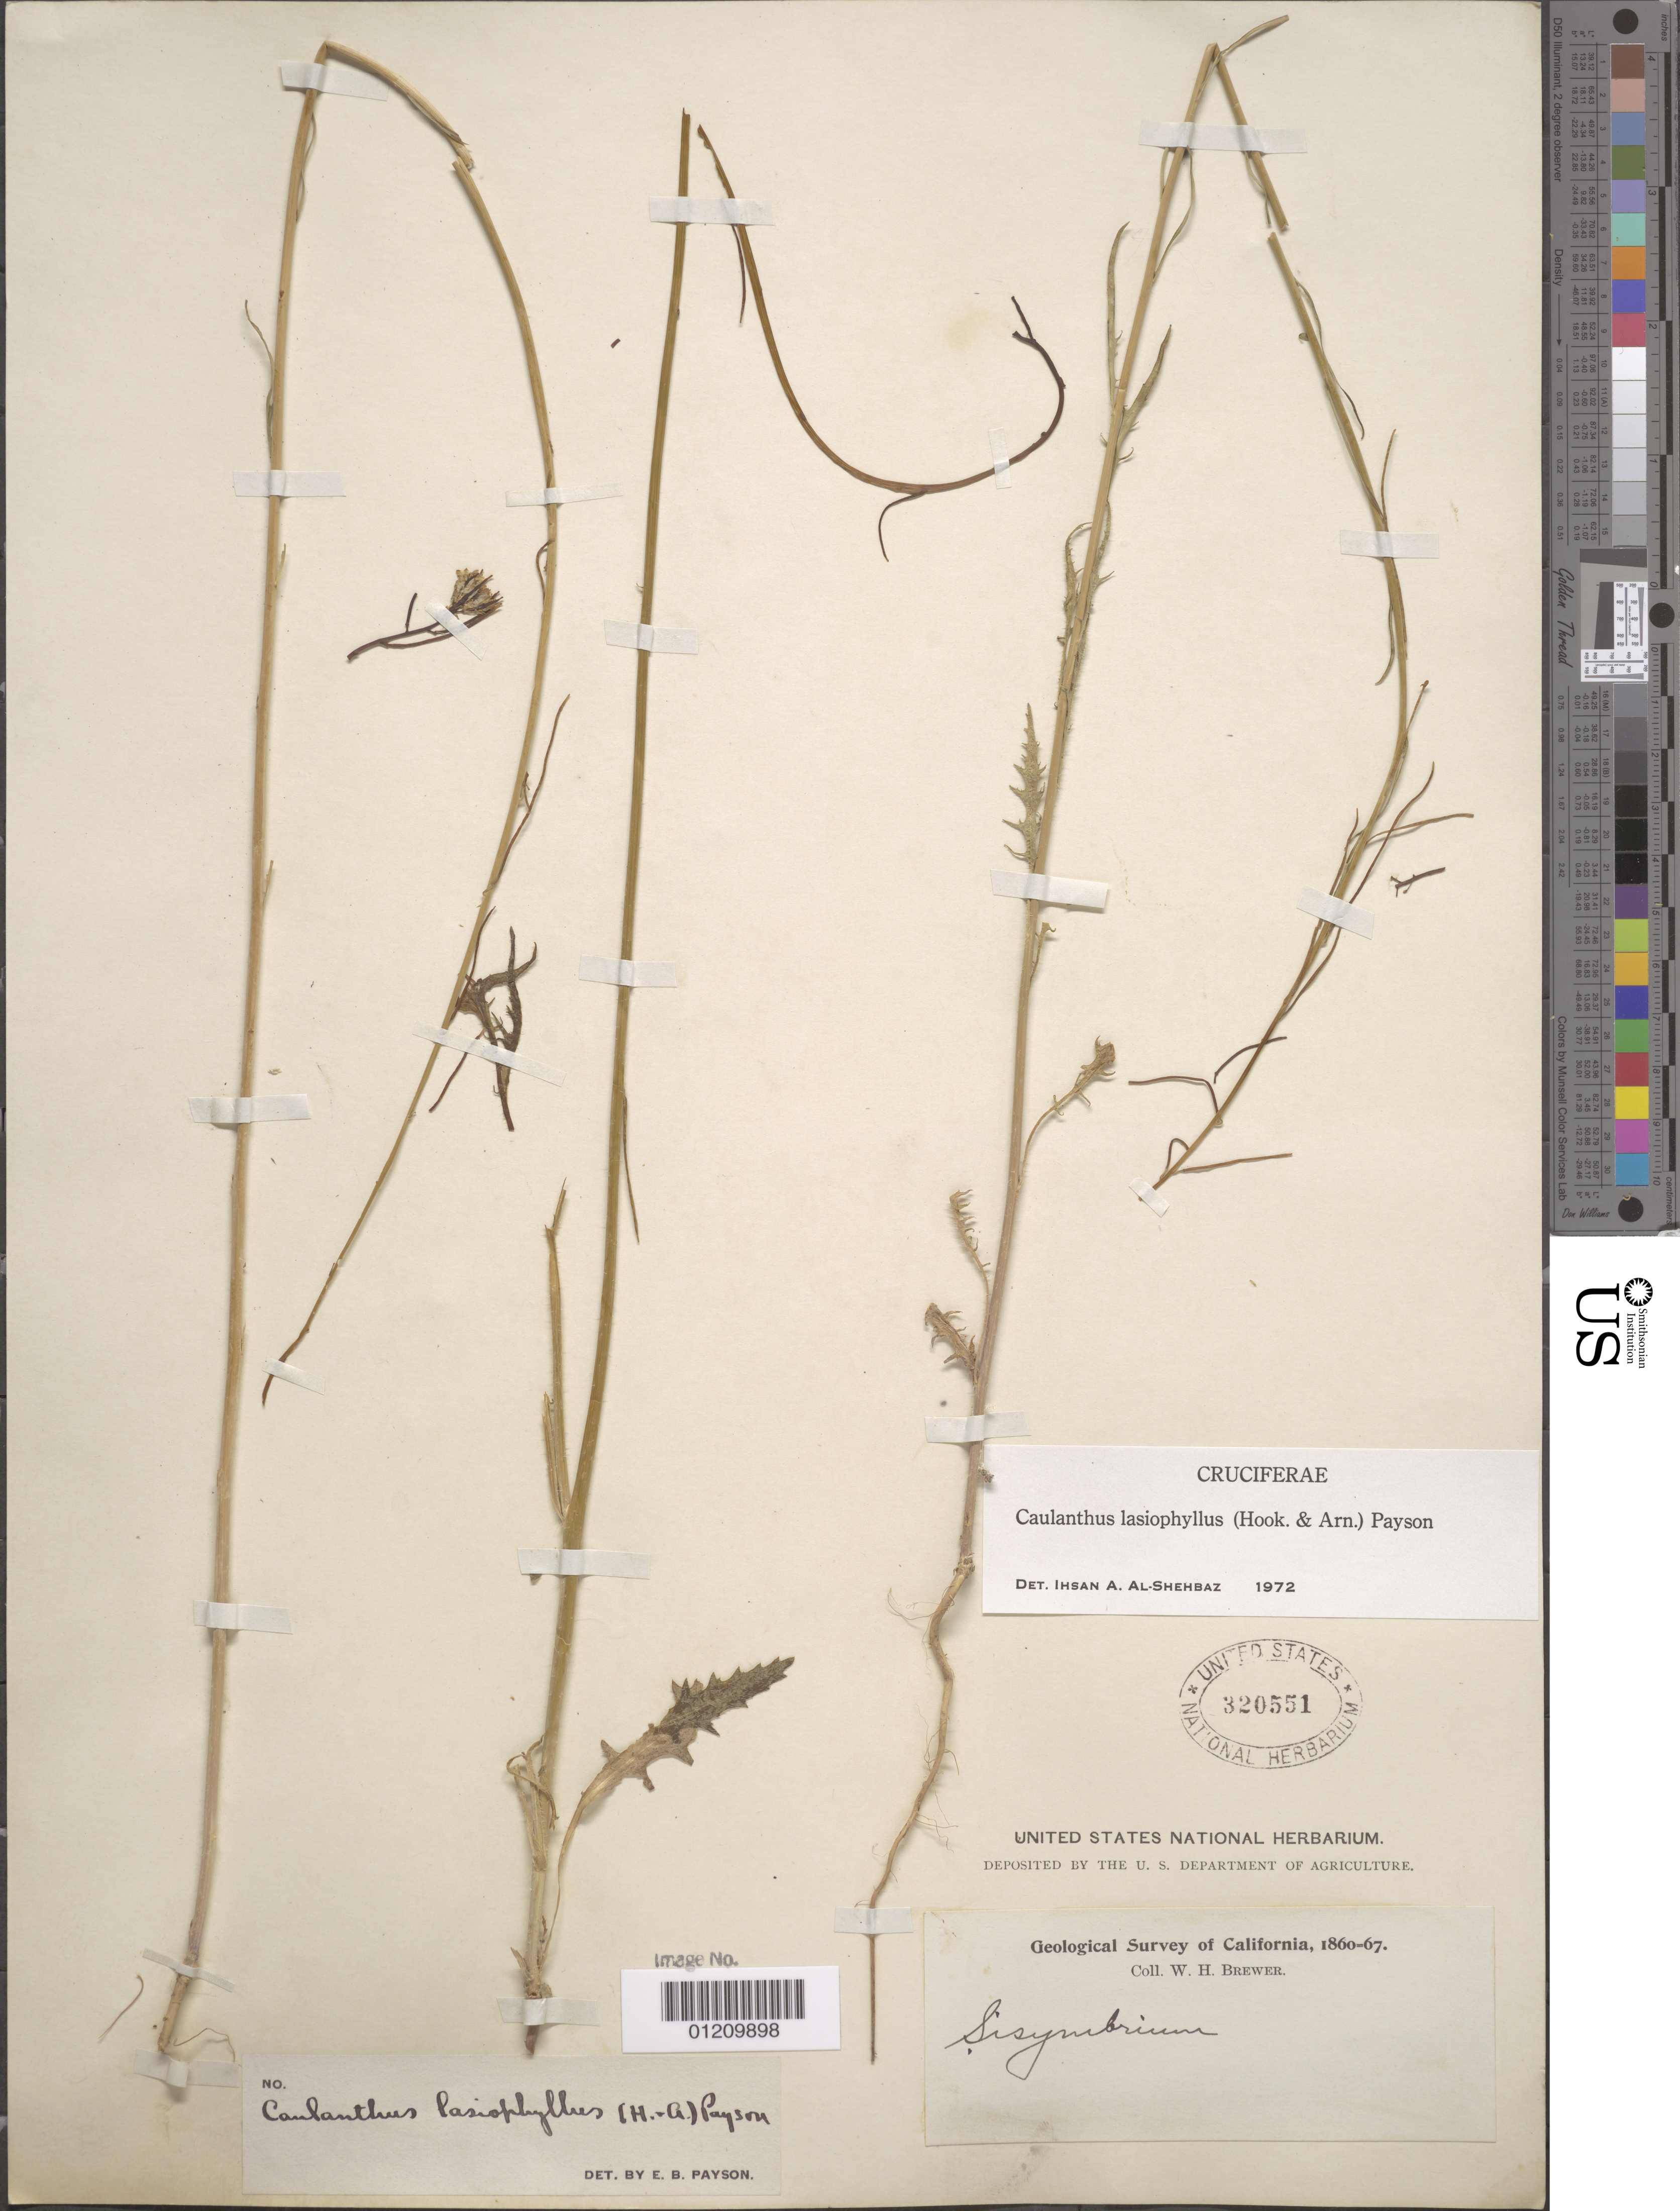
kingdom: Plantae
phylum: Tracheophyta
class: Magnoliopsida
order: Brassicales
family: Brassicaceae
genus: Caulanthus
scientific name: Caulanthus lasiophyllus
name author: (Hook. & Arn.) Payson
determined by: Al-Shehbaz, I. A., (MO), Missouri Botanical Garden (UNITED STATES)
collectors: W. H. Brewer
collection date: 1860/1867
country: United States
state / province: California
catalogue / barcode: US 320551